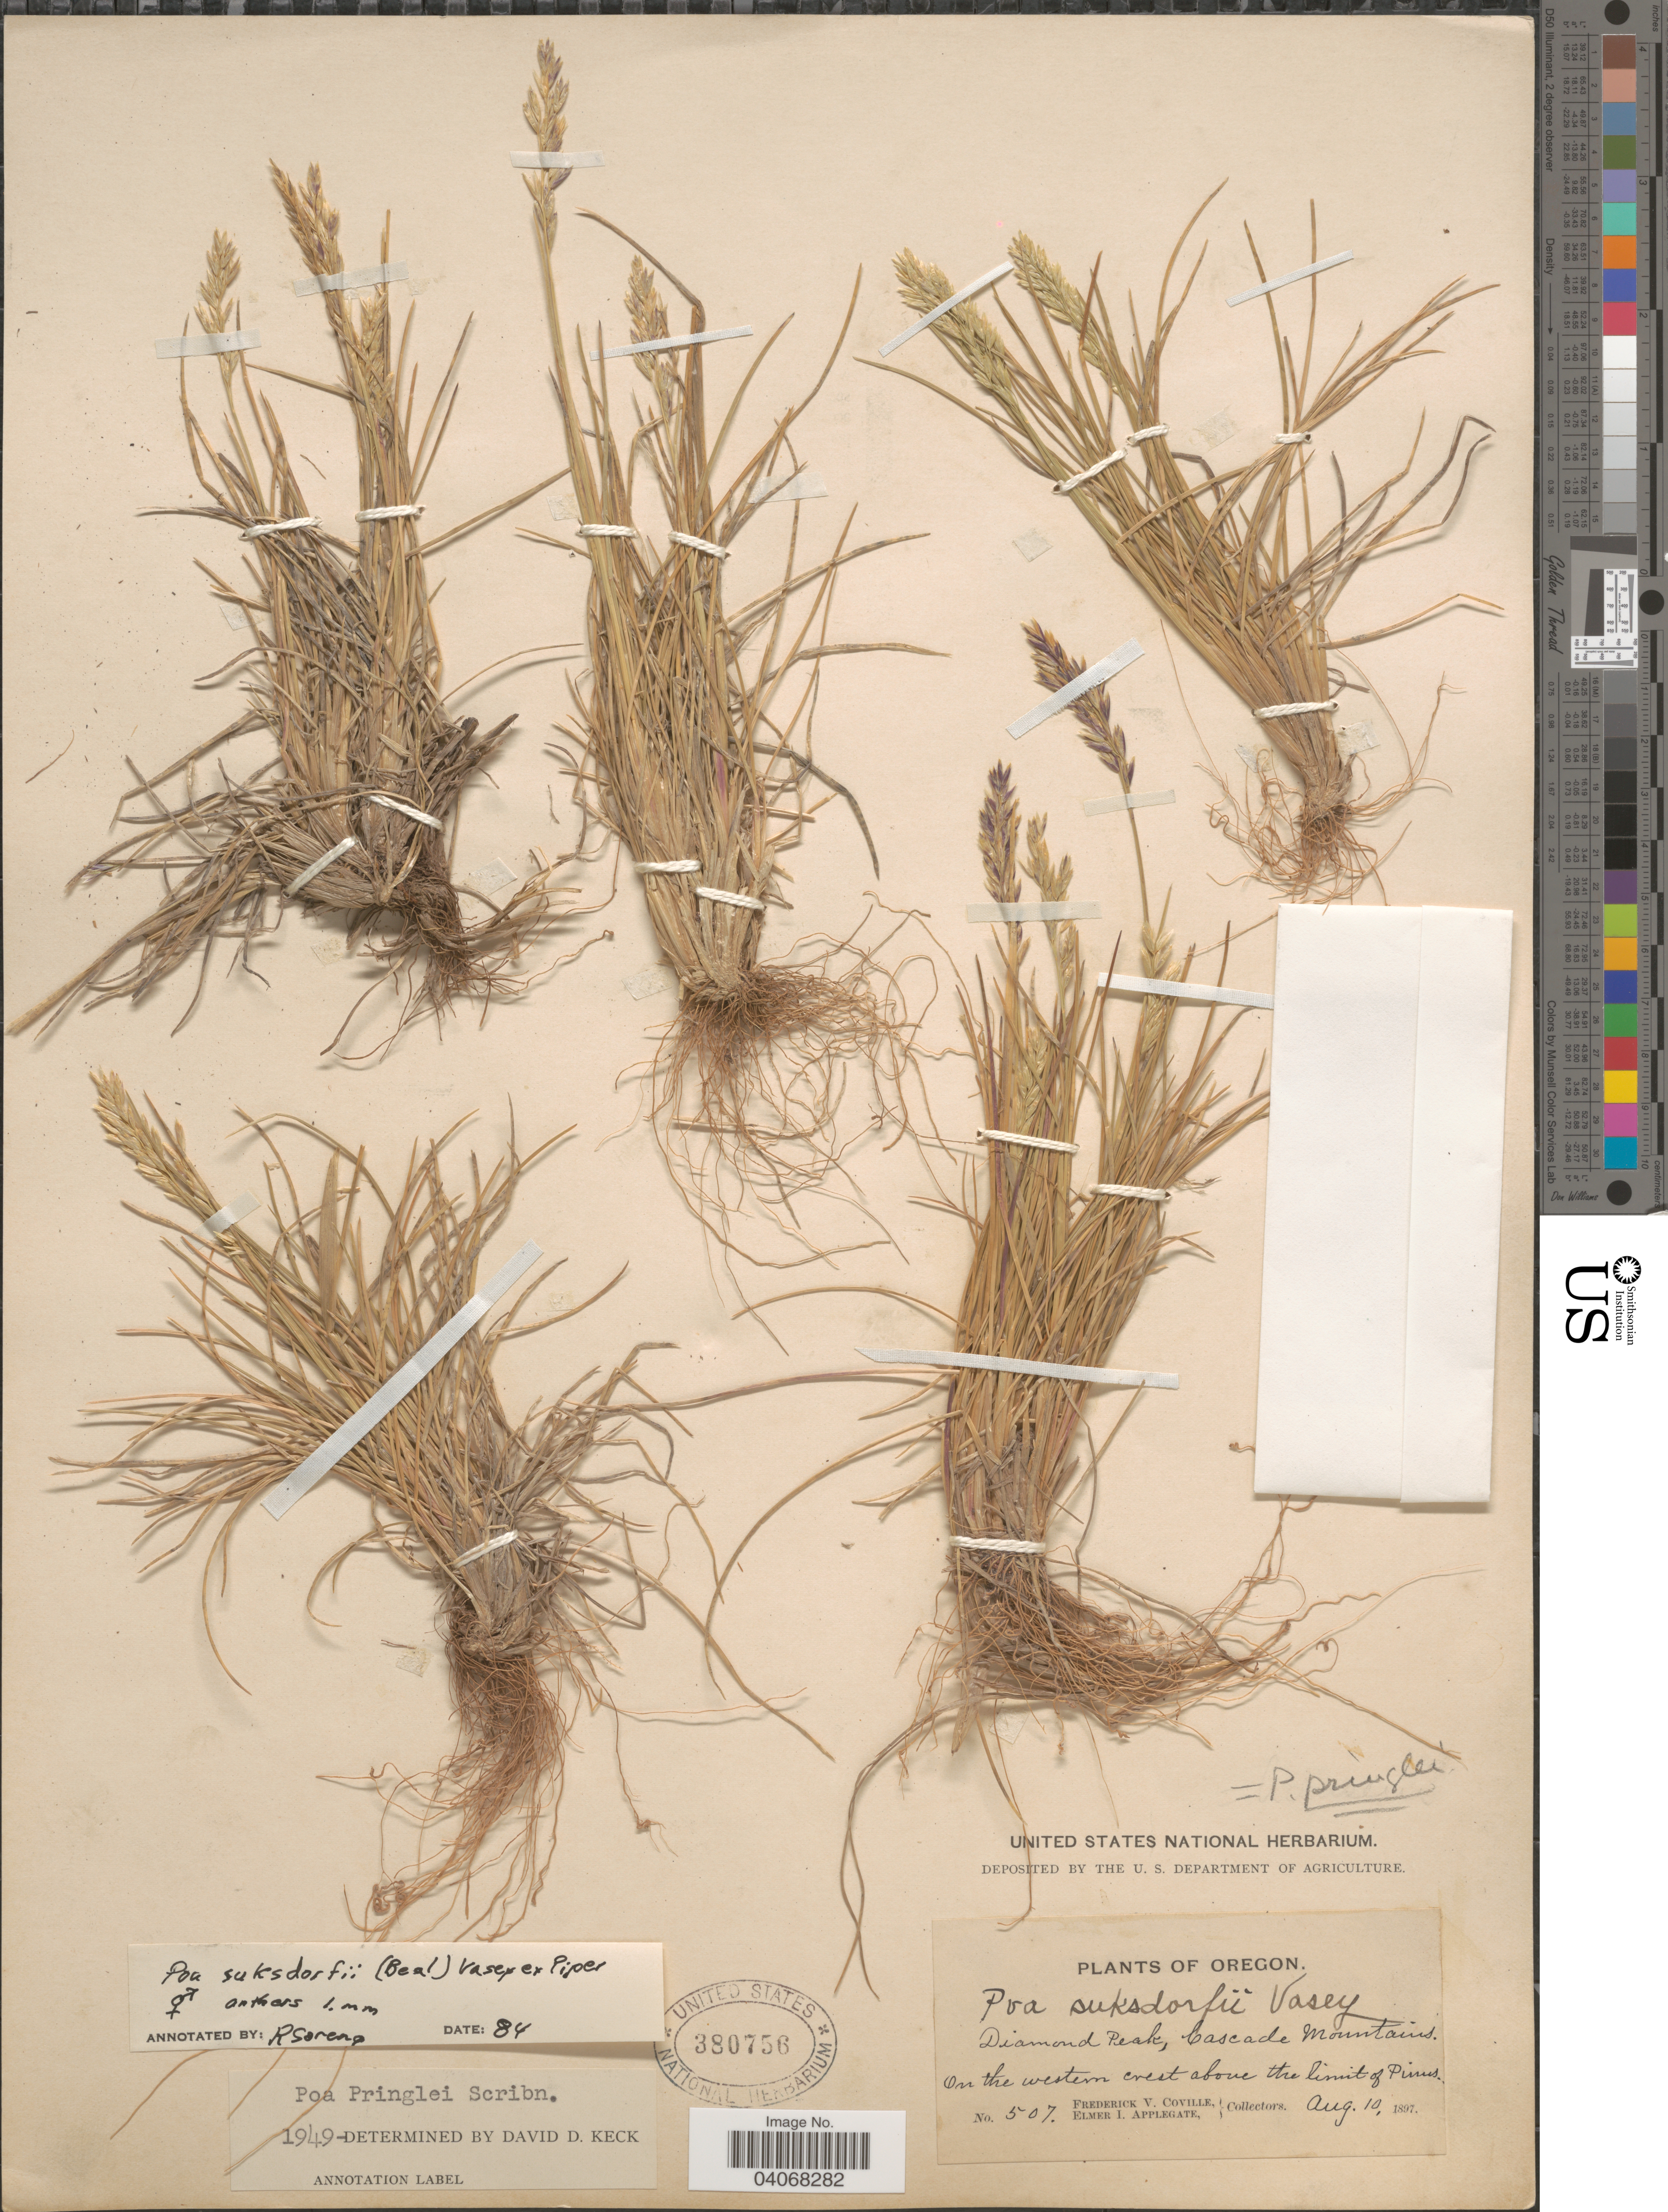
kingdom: Plantae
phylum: Tracheophyta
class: Liliopsida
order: Poales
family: Poaceae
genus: Poa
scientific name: Poa suksdorfii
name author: (W.J. Beal) Vasey ex Piper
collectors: F. V. Coville & E. I. Applegate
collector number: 507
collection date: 1897-08-10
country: United States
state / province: Oregon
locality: Diamond Peak, Cascade Mountains. On the western crest above the limit of Pinus.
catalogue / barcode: US 380756